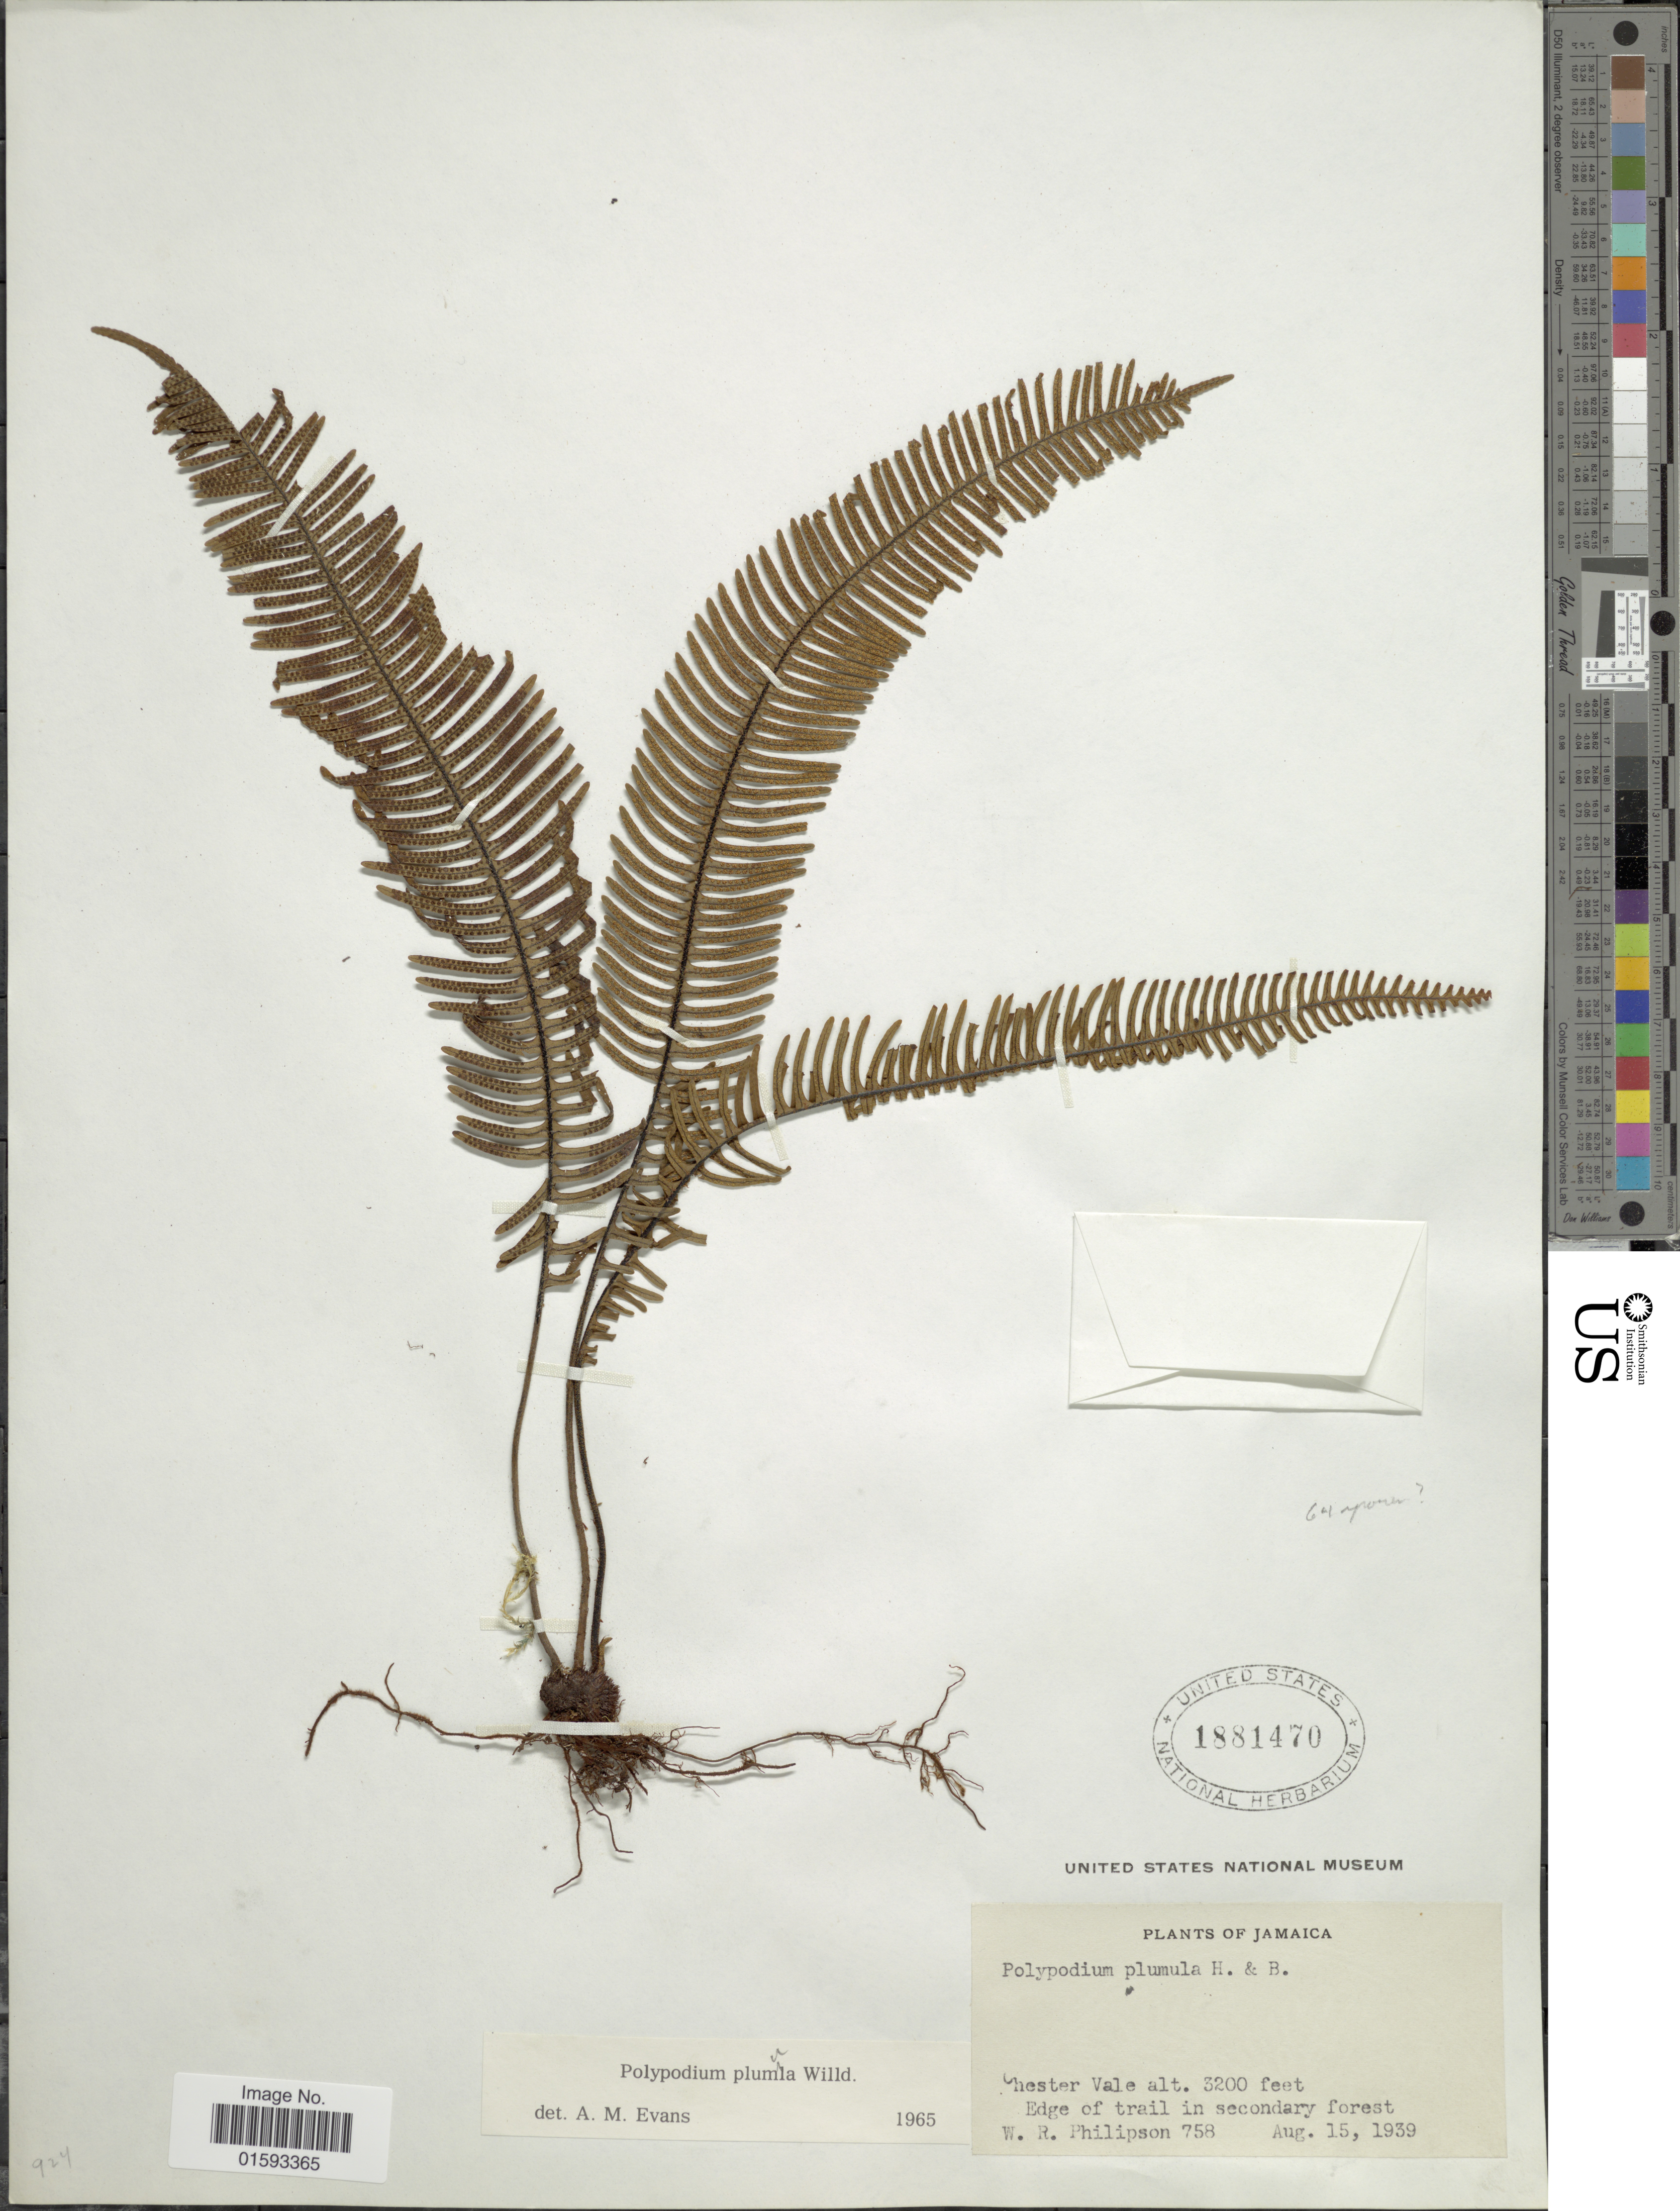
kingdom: Plantae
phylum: Tracheophyta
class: Polypodiopsida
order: Polypodiales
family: Polypodiaceae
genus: Pecluma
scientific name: Pecluma plumula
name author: (Humb. & Bonpl. ex Willd.) M.G. Price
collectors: W. R. Philipson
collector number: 758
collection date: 1939-08-15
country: Jamaica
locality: Chester Vale, Edge of trail in secondary forest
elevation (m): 975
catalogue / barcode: US 1881470